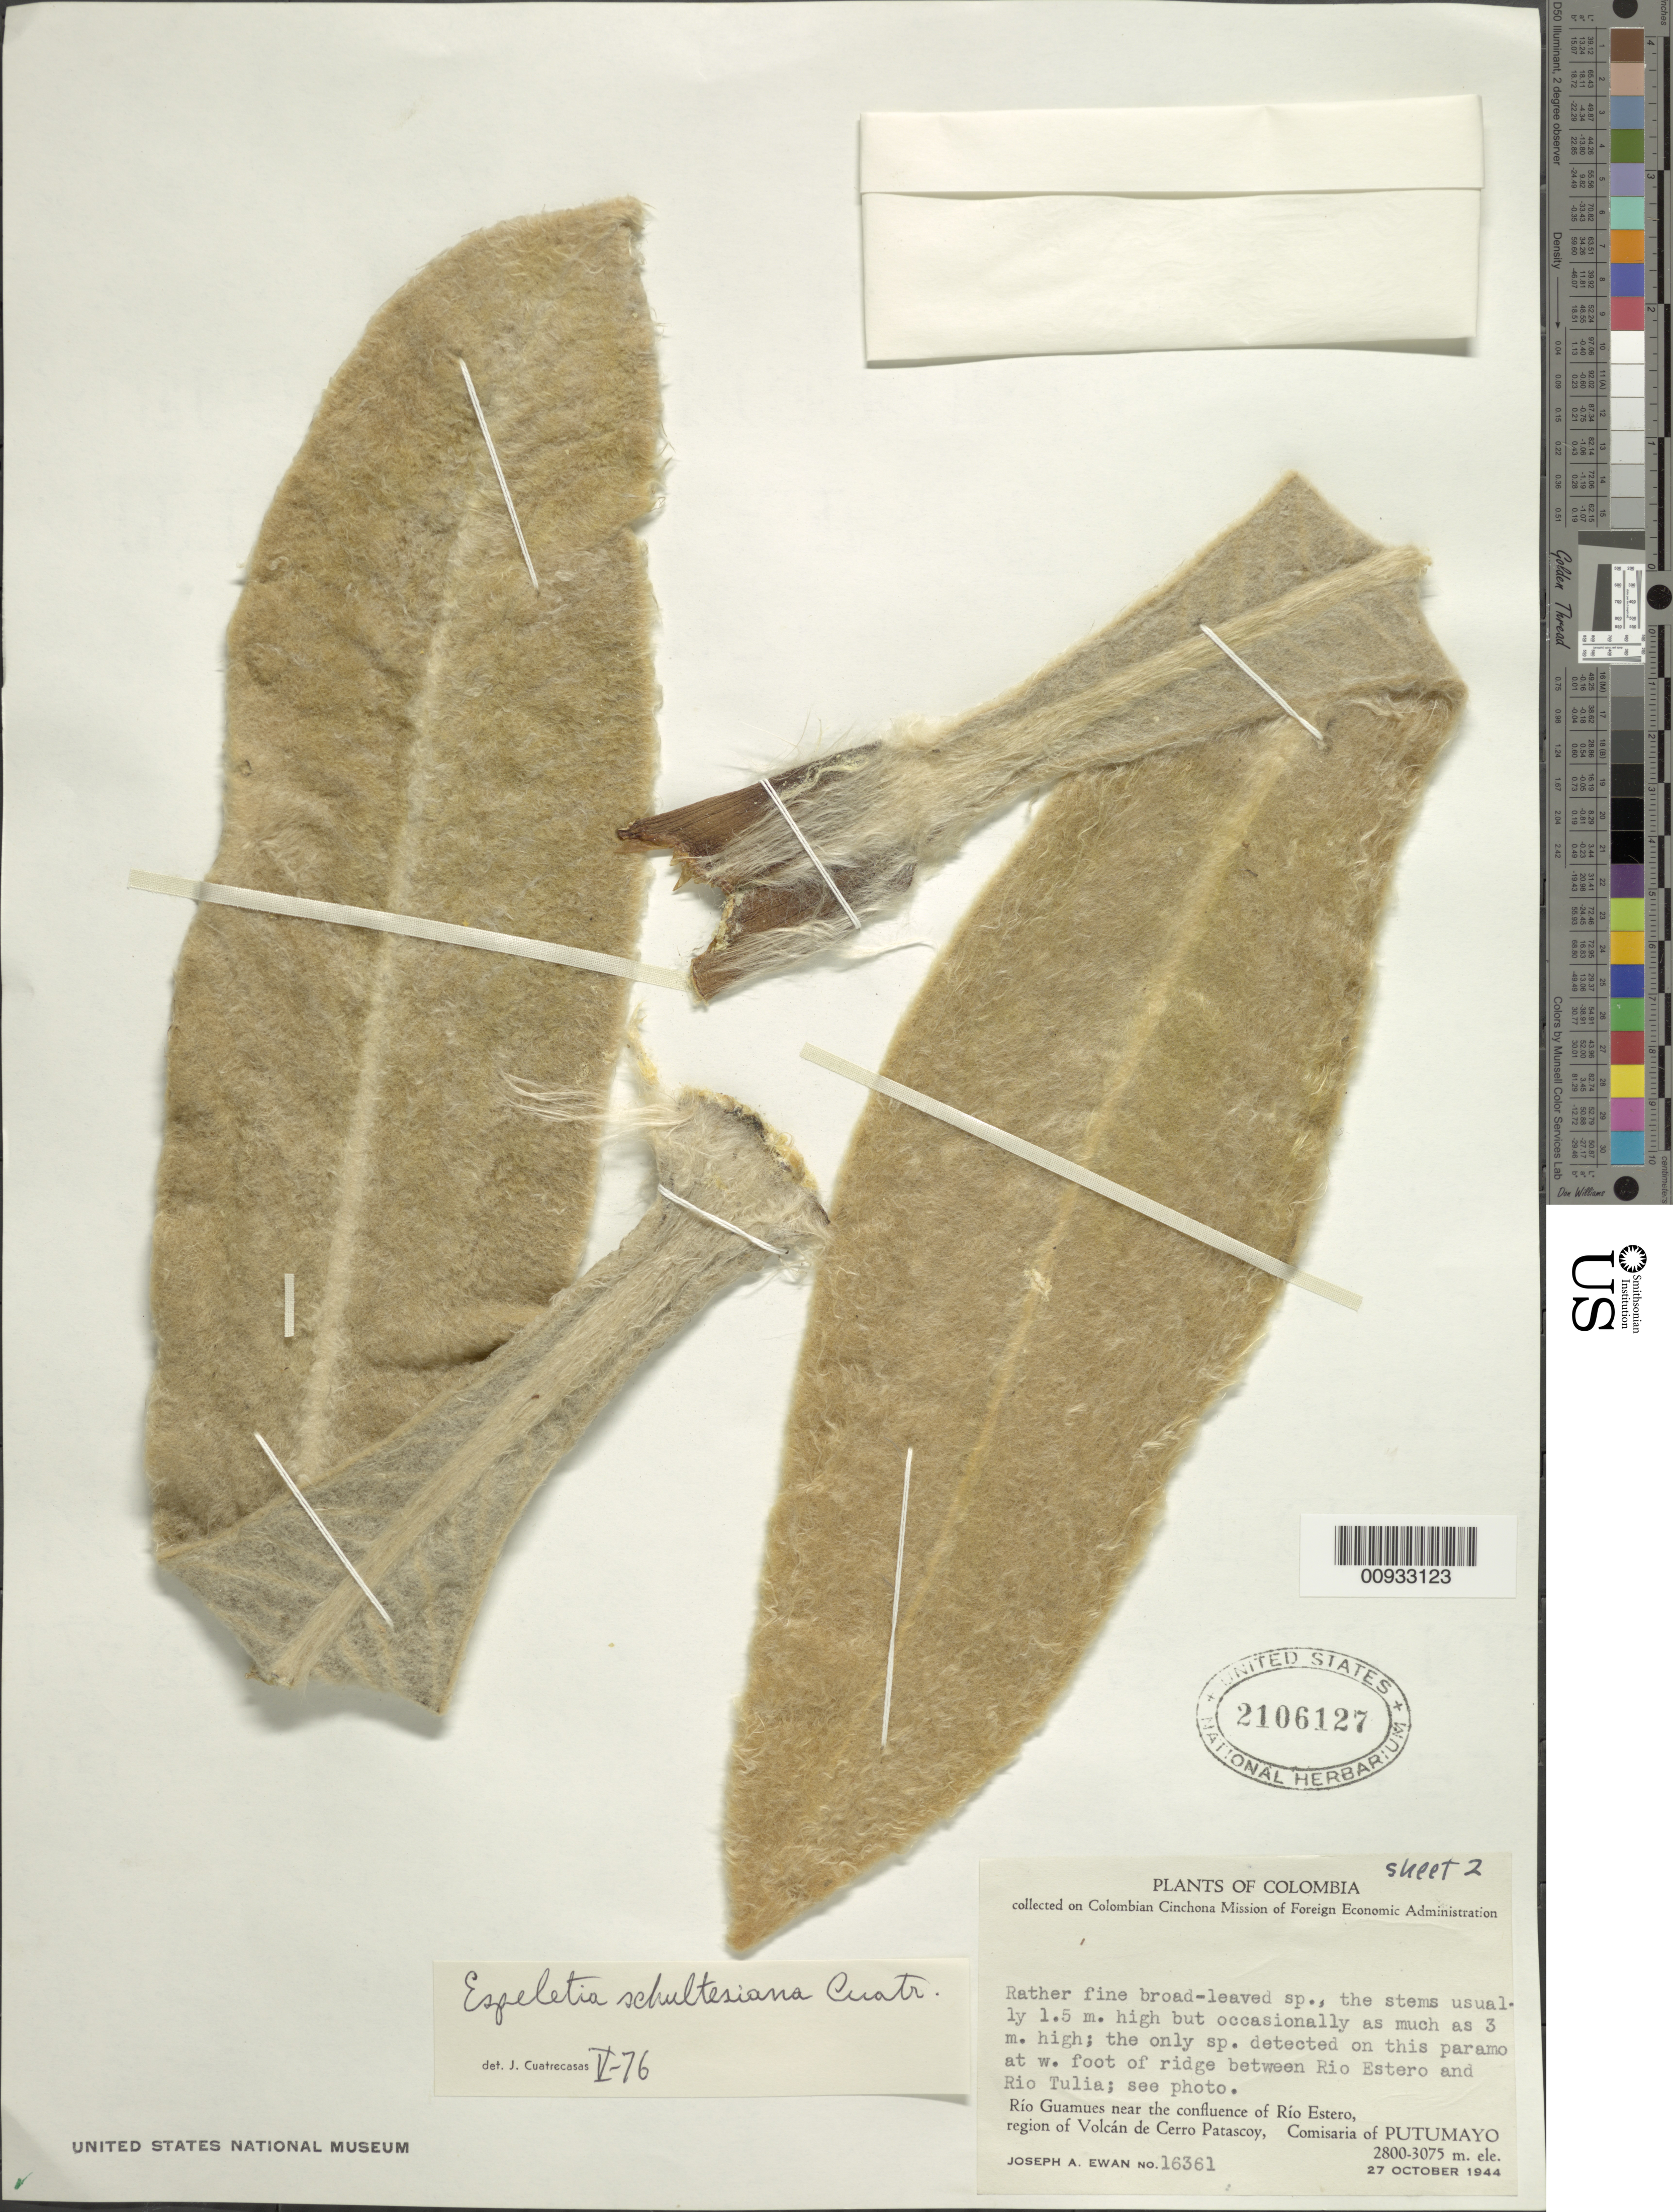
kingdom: Plantae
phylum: Tracheophyta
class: Magnoliopsida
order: Asterales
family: Asteraceae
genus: Espeletia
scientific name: Espeletia schultesiana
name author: Cuatrec.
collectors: J. A. Ewan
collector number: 16361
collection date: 1944-10-27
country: Colombia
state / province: Putumayo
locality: Rio Guamues near the confluence of Rio Estero, region of Volcan de Cerro Patascoy, Comisaria of Putumayo. W. foot of ridge between Rio Estero and Rio Tulia.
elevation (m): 2800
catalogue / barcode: US 2106127